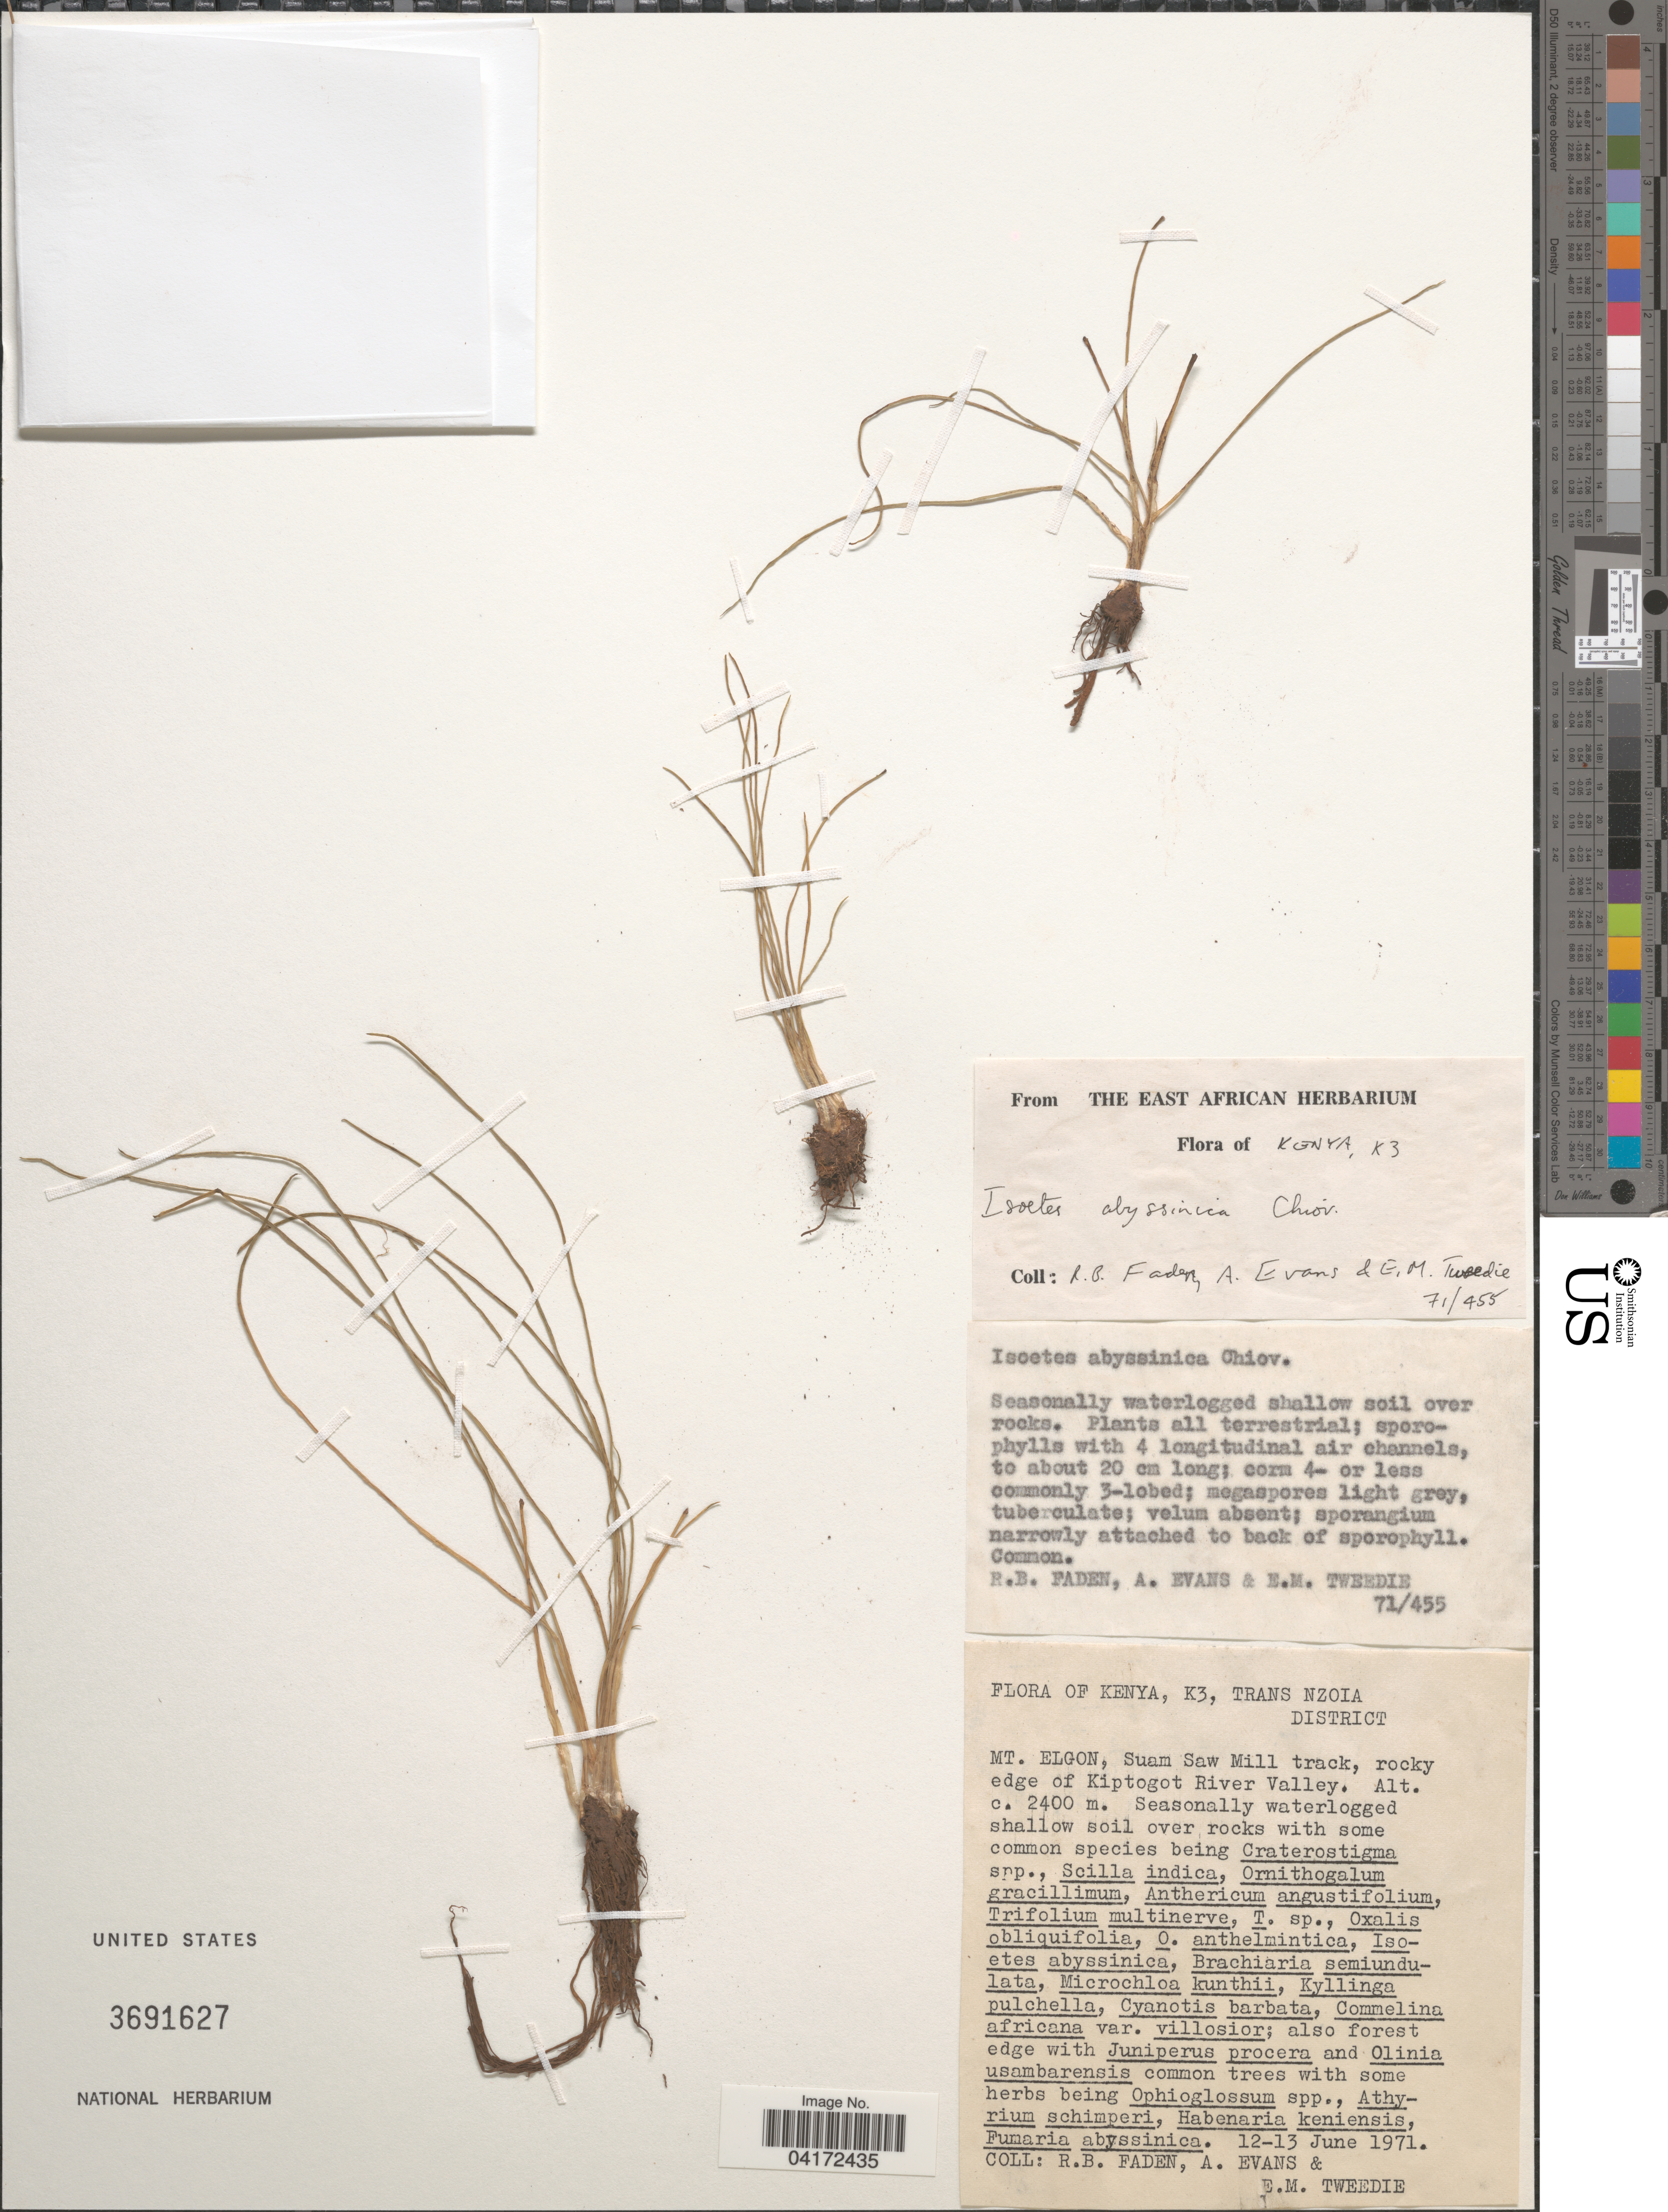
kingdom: Plantae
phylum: Tracheophyta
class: Lycopodiopsida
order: Isoetales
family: Isoetaceae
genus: Isoetes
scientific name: Isoetes abyssinica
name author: Chiov.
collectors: R. B. Faden, A. Evans & E. Tweedie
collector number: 71/455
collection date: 1971-06-12/1971-06-13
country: Kenya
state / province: Trans Nzoia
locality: K3, Trans Nzoia District. Mt. Elgon, Suam Saw Mill track, rocky edge of Kiptogot River Valley.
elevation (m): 2400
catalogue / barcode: US 3691627